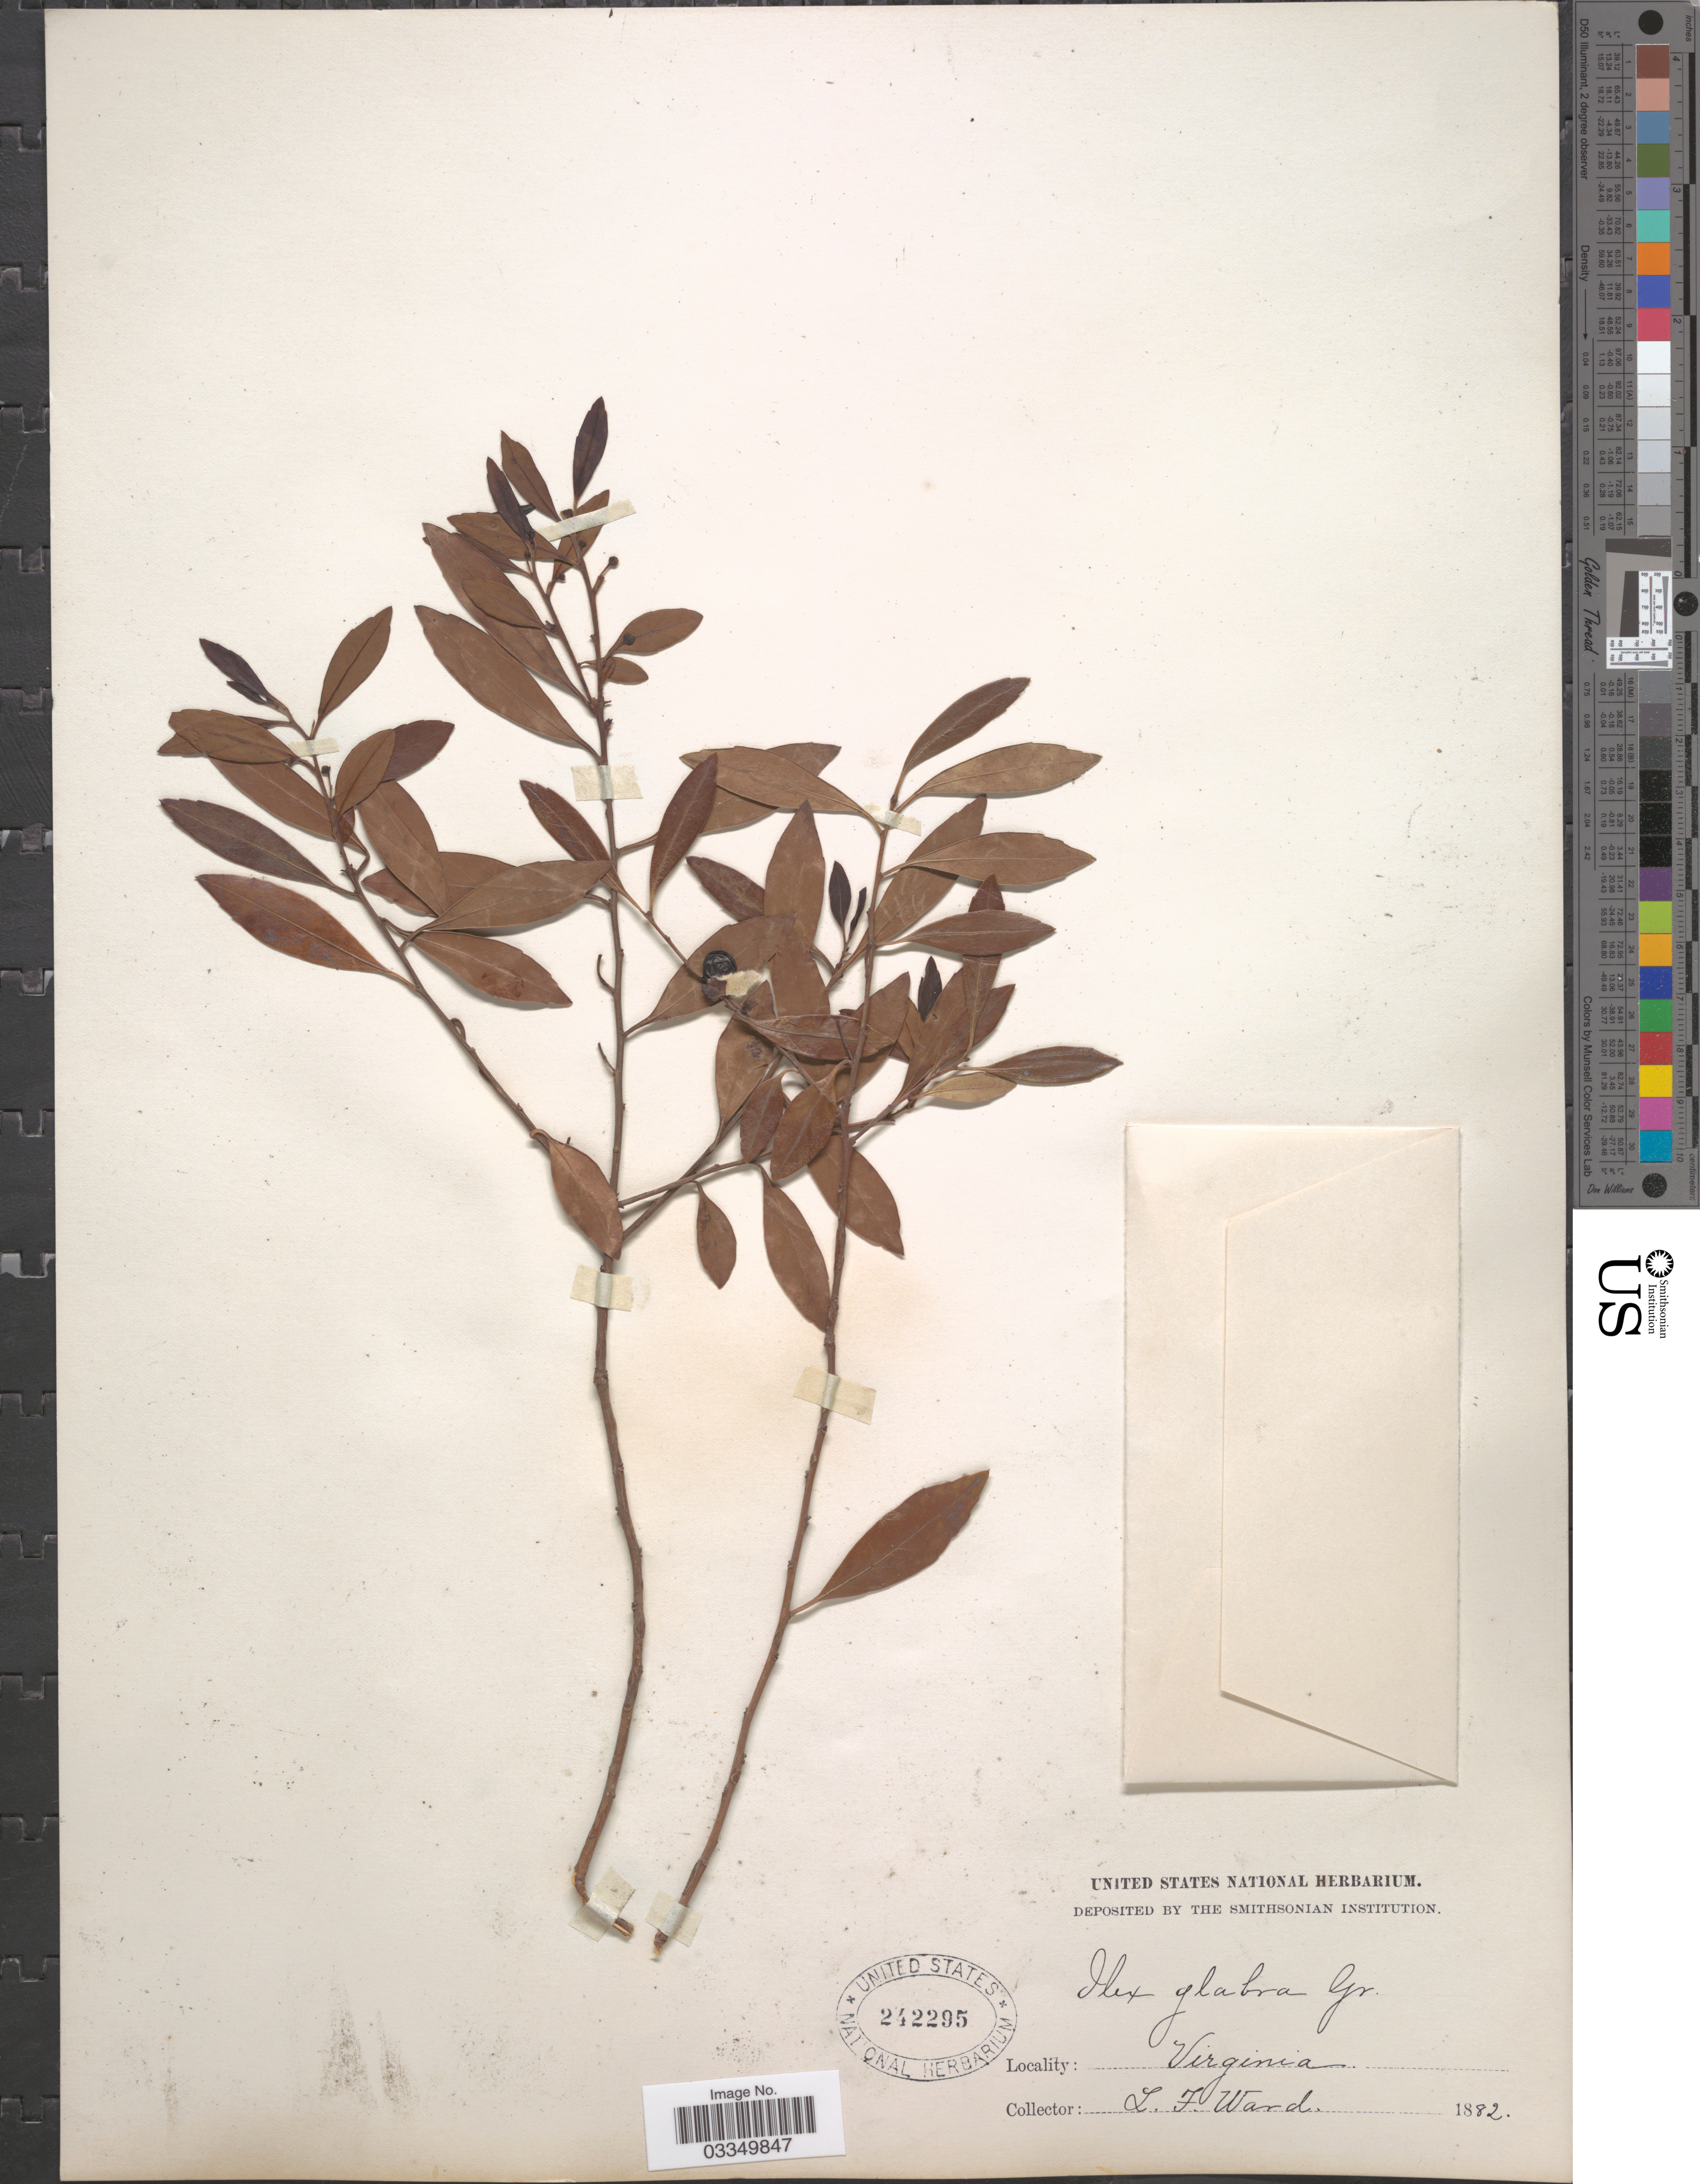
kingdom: Plantae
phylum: Tracheophyta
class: Magnoliopsida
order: Aquifoliales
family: Aquifoliaceae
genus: Ilex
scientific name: Ilex glabra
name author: (L.) A. Gray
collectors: L. Ward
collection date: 1882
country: United States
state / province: Virginia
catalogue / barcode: US 242295